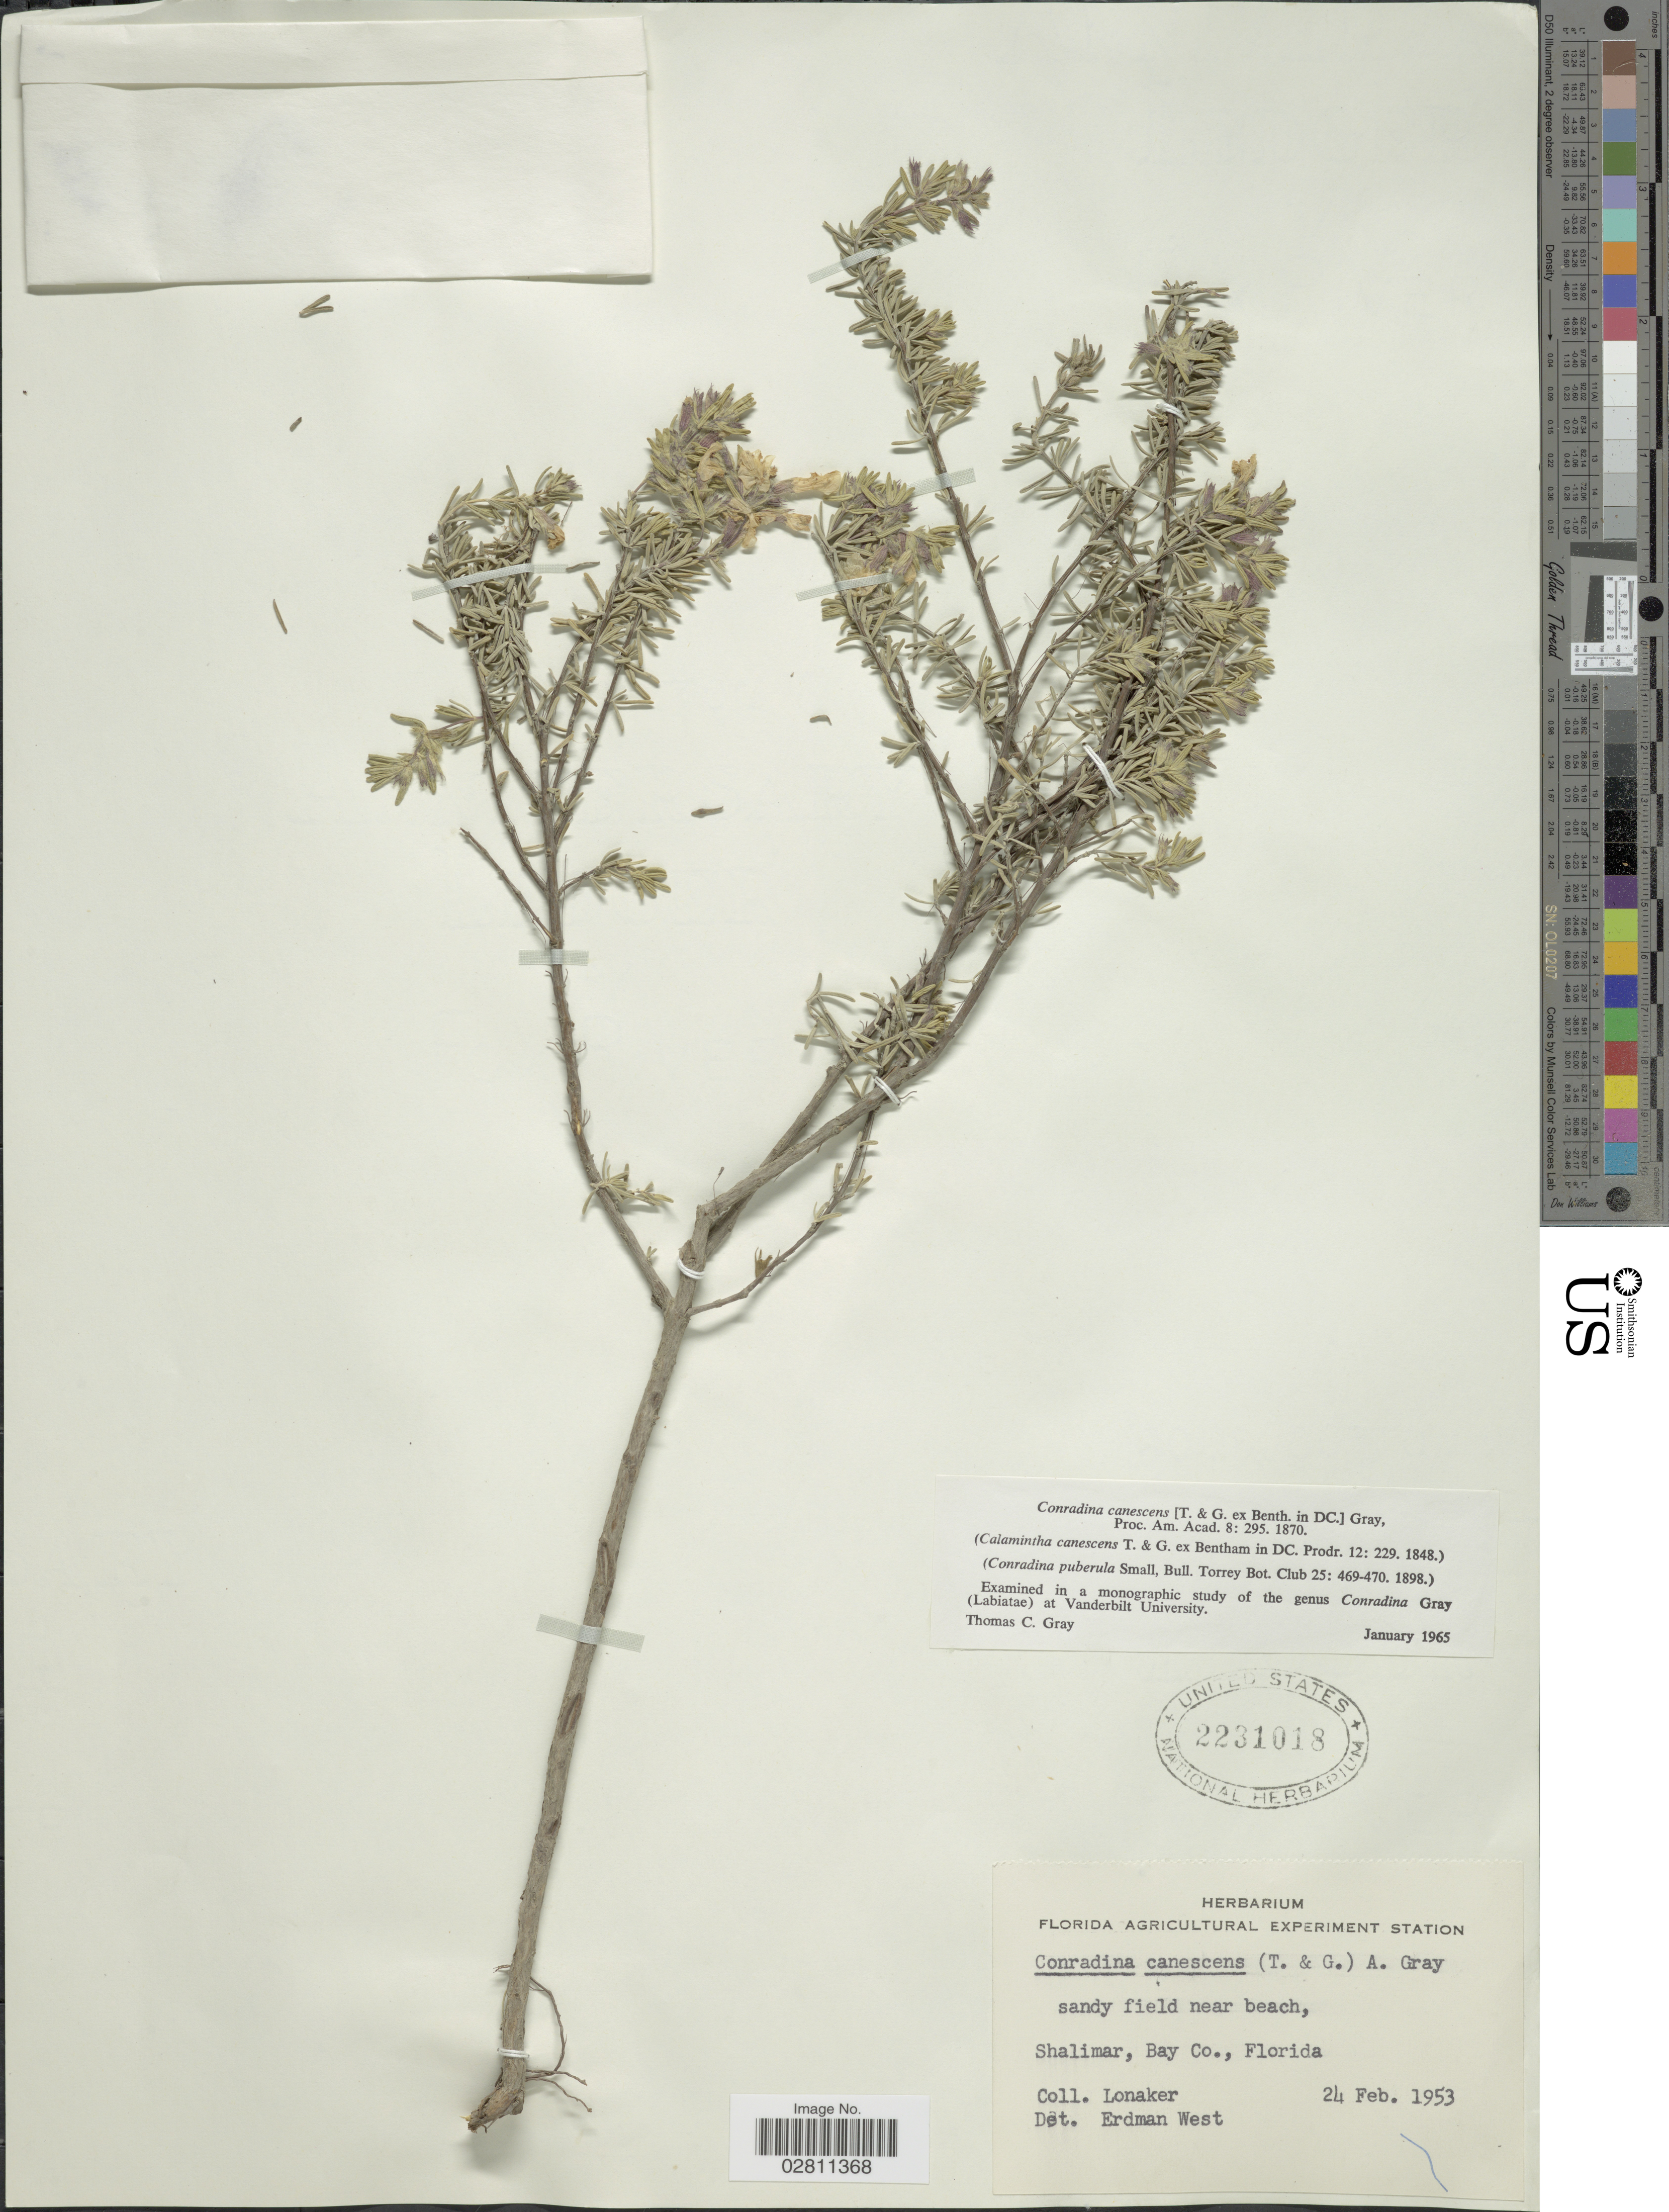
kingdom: Plantae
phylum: Tracheophyta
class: Magnoliopsida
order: Lamiales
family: Lamiaceae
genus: Conradina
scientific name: Conradina canescens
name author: A. Gray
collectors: Lonaker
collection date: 1953-02-24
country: United States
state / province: Florida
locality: Shalimar, Bay Co.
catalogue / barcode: US 2231018